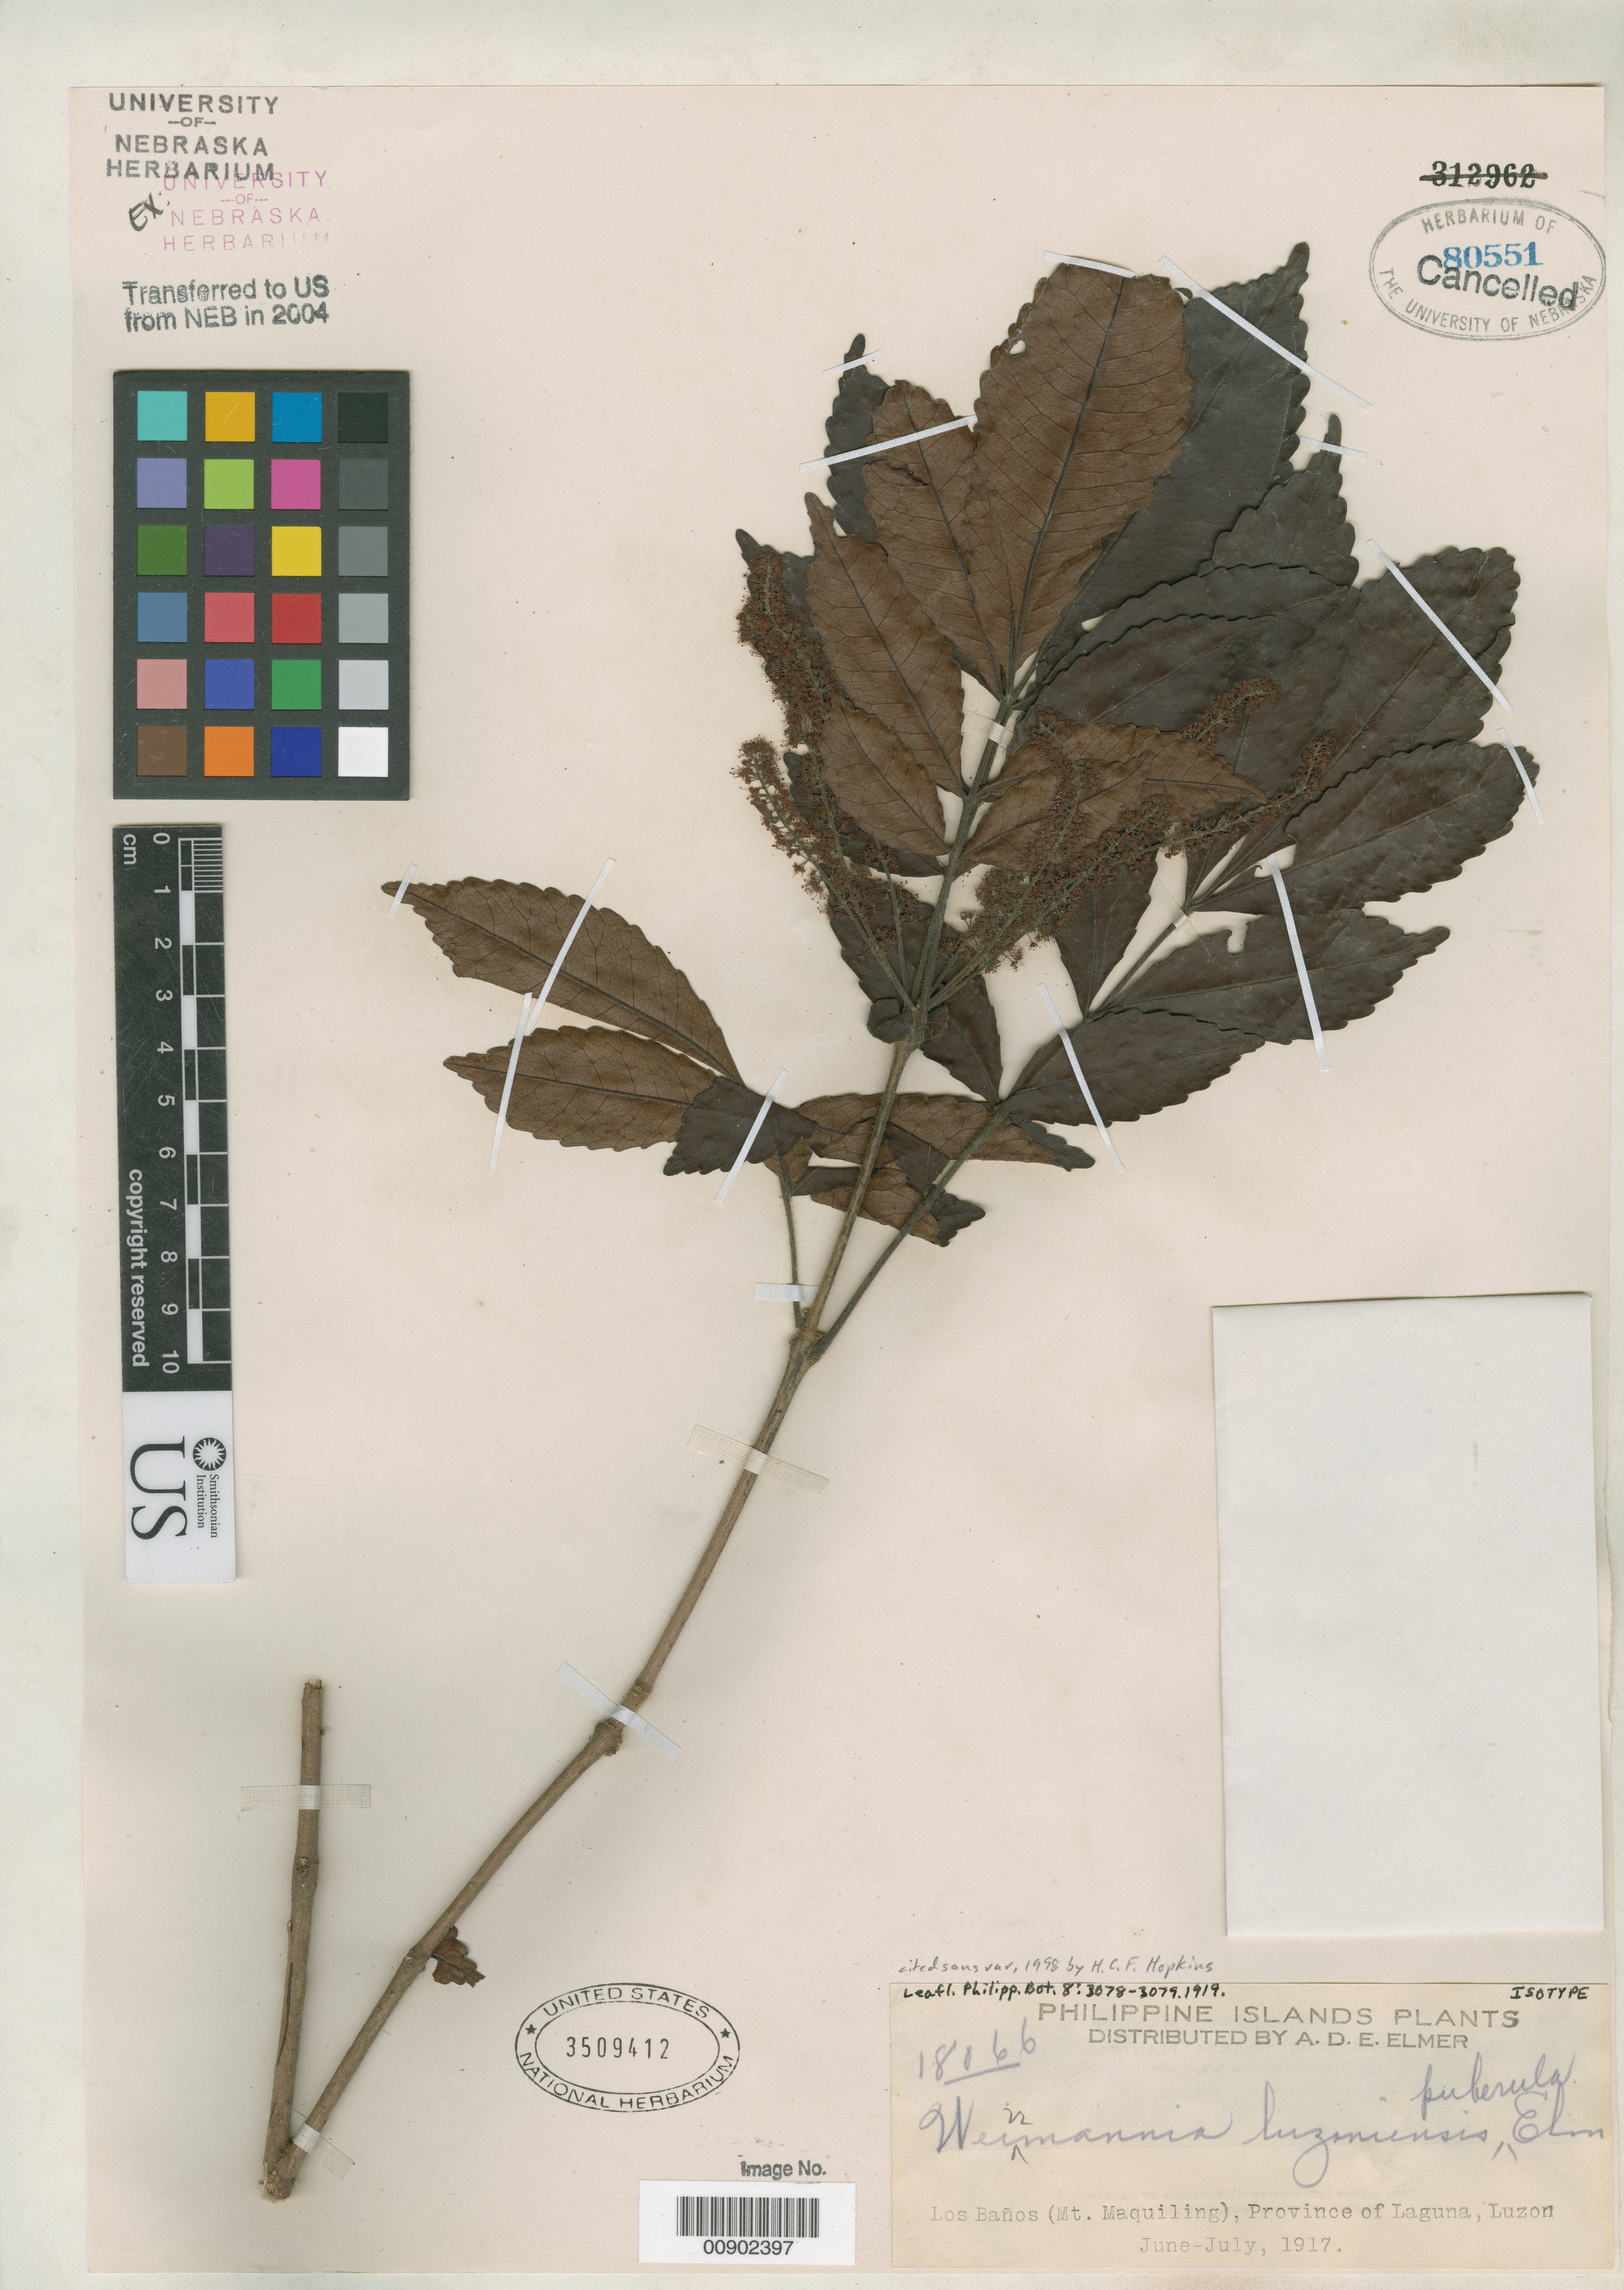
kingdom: Plantae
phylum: Tracheophyta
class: Magnoliopsida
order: Oxalidales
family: Cunoniaceae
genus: Weinmannia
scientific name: Weinmannia luzoniensis var. puberula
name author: Elmer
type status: Isotype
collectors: A. D. E. Elmer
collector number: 18066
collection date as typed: Jun 1917 to -- Jul 1917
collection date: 1917-06/1917-07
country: Philippines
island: Luzon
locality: Los Baños (Mt. Maquiling), Province of Laguna, Luzon.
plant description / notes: Specimen ex Herbarium of the University of Nebraska. Transferred to US from NEB in 2004.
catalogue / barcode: US 3509412